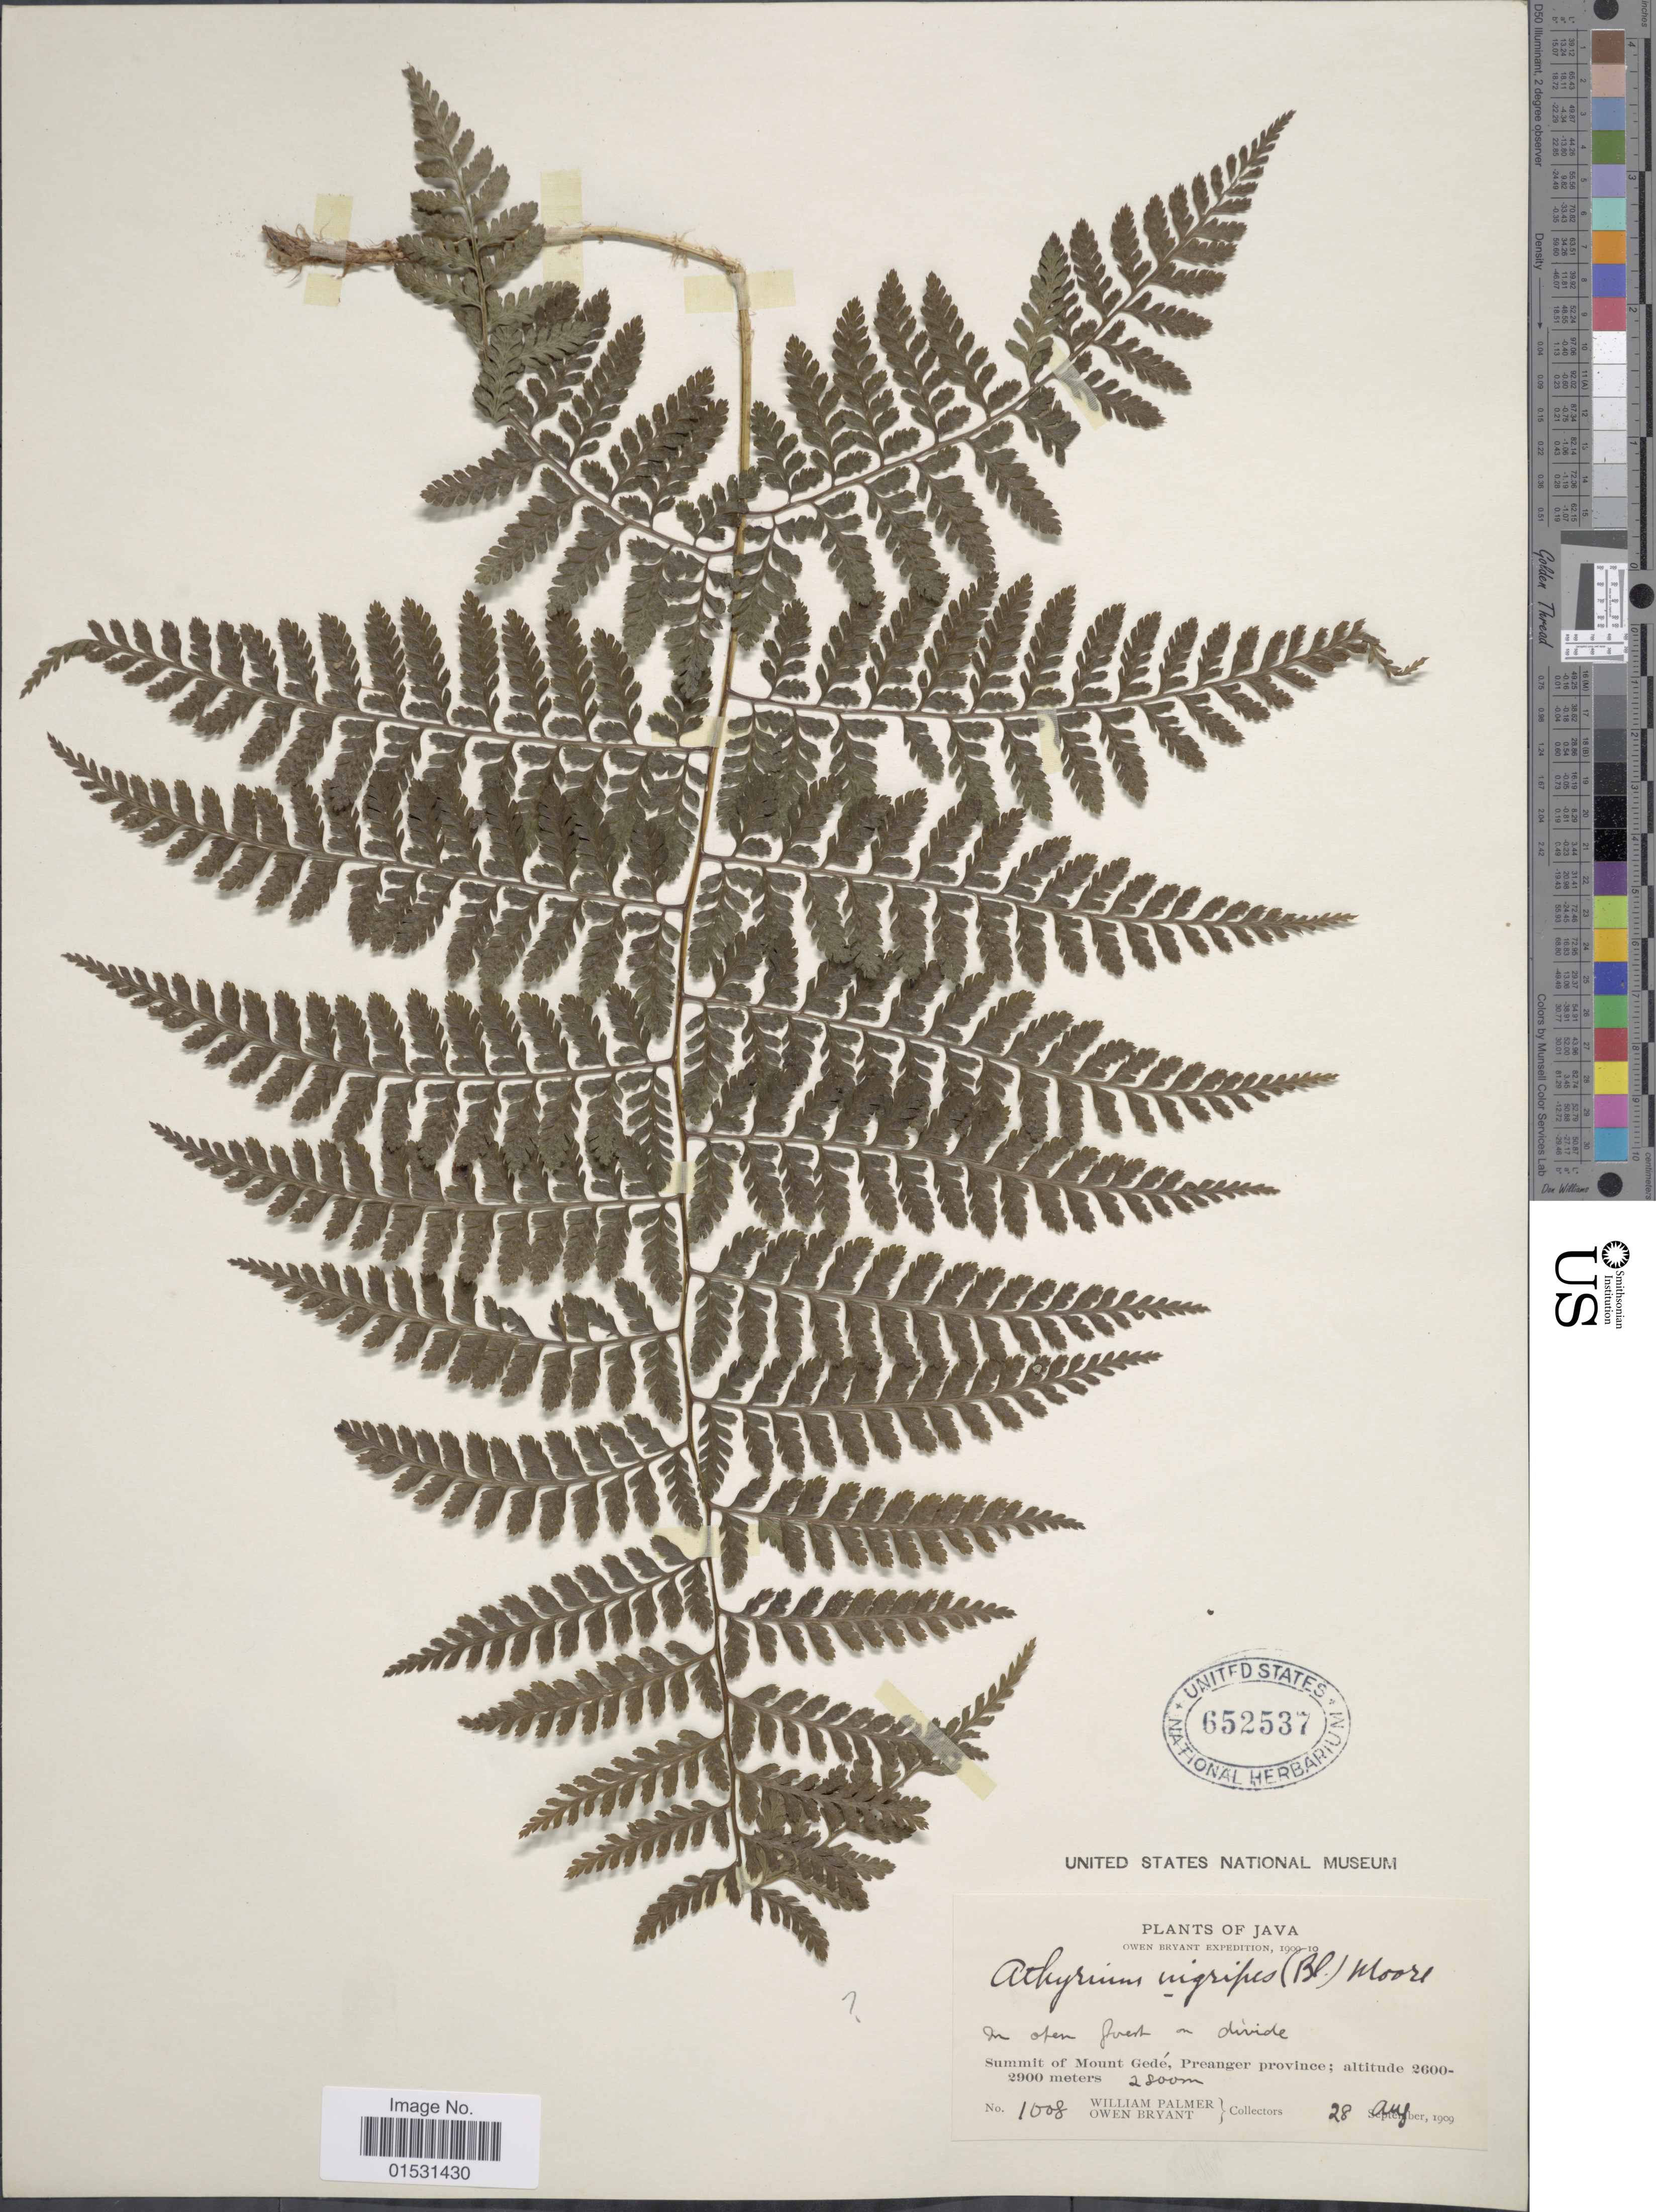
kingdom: Plantae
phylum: Tracheophyta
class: Polypodiopsida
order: Polypodiales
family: Athyriaceae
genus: Athyrium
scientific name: Athyrium nigripes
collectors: W. Palmer & O. Bryant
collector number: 1008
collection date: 1909-08-28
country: Indonesia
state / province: Java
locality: Summit of Mount Gede, Preanger province.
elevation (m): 2800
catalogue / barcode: US 652537